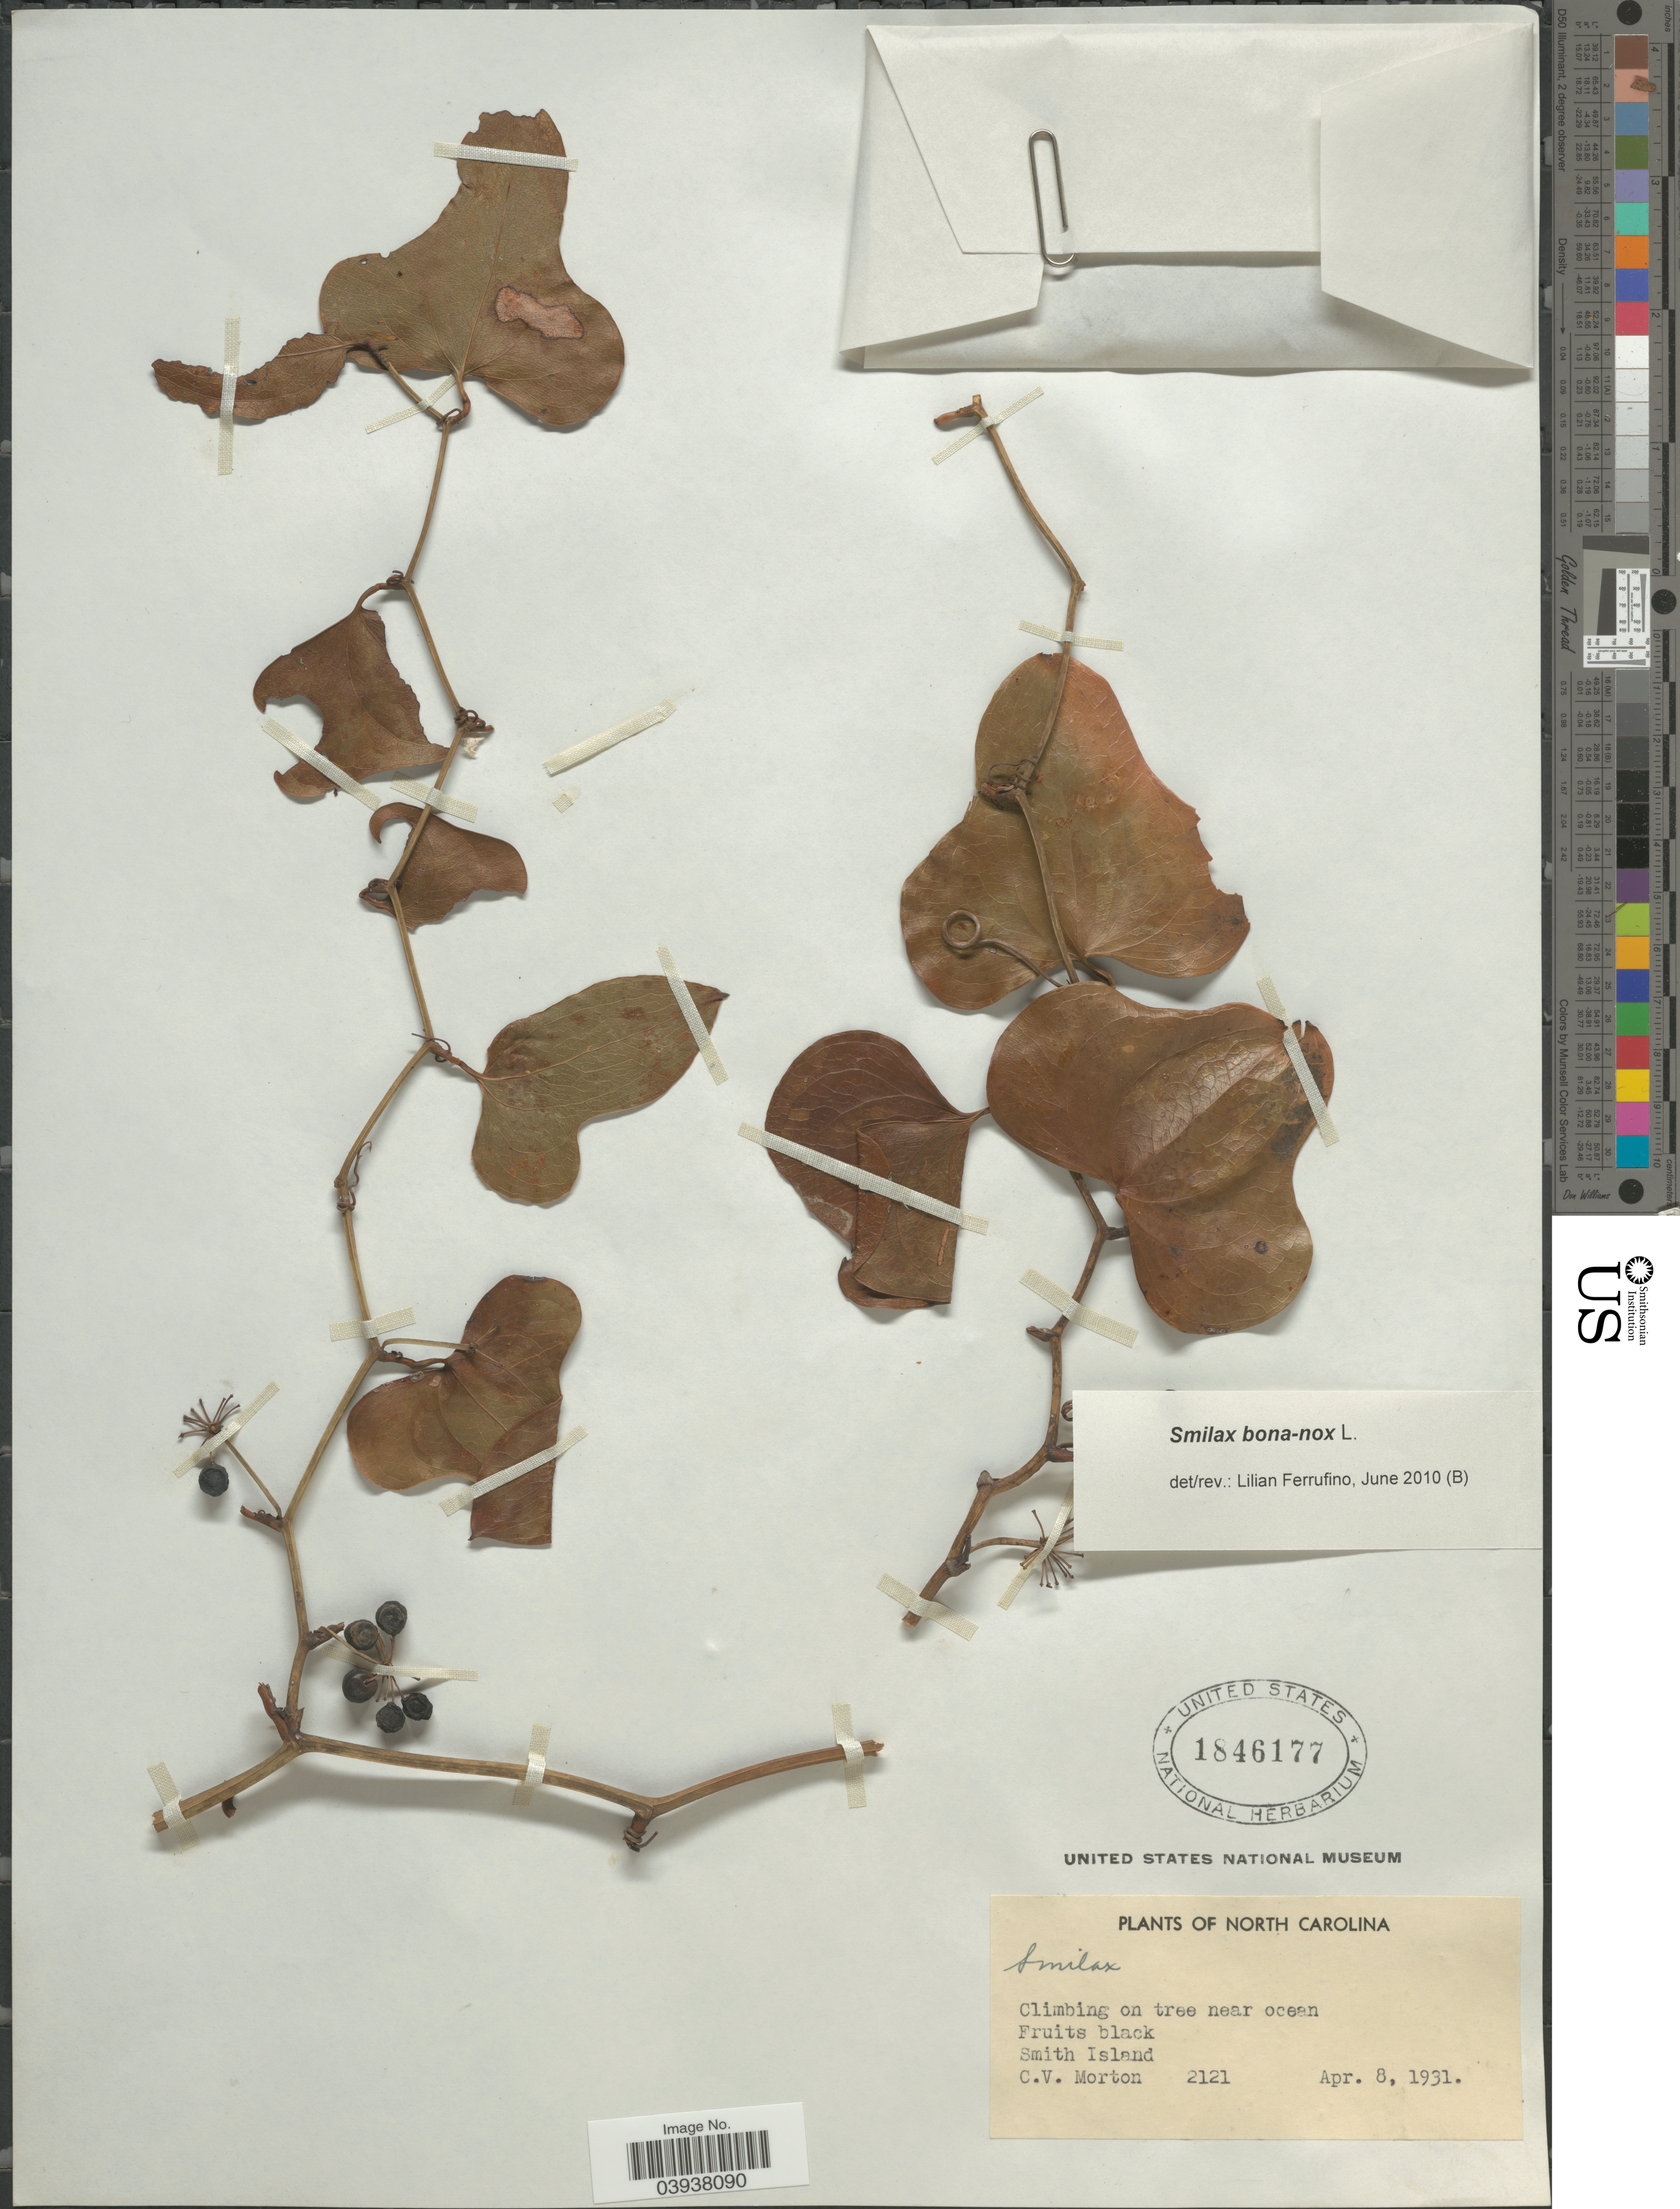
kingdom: Plantae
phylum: Tracheophyta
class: Liliopsida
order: Liliales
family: Smilacaceae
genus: Smilax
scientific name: Smilax bona-nox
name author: L.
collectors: C. V. Morton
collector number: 2121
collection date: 1931-04-08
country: United States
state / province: North Carolina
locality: Climbing on tree near ocean. Smith Island.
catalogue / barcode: US 1846177